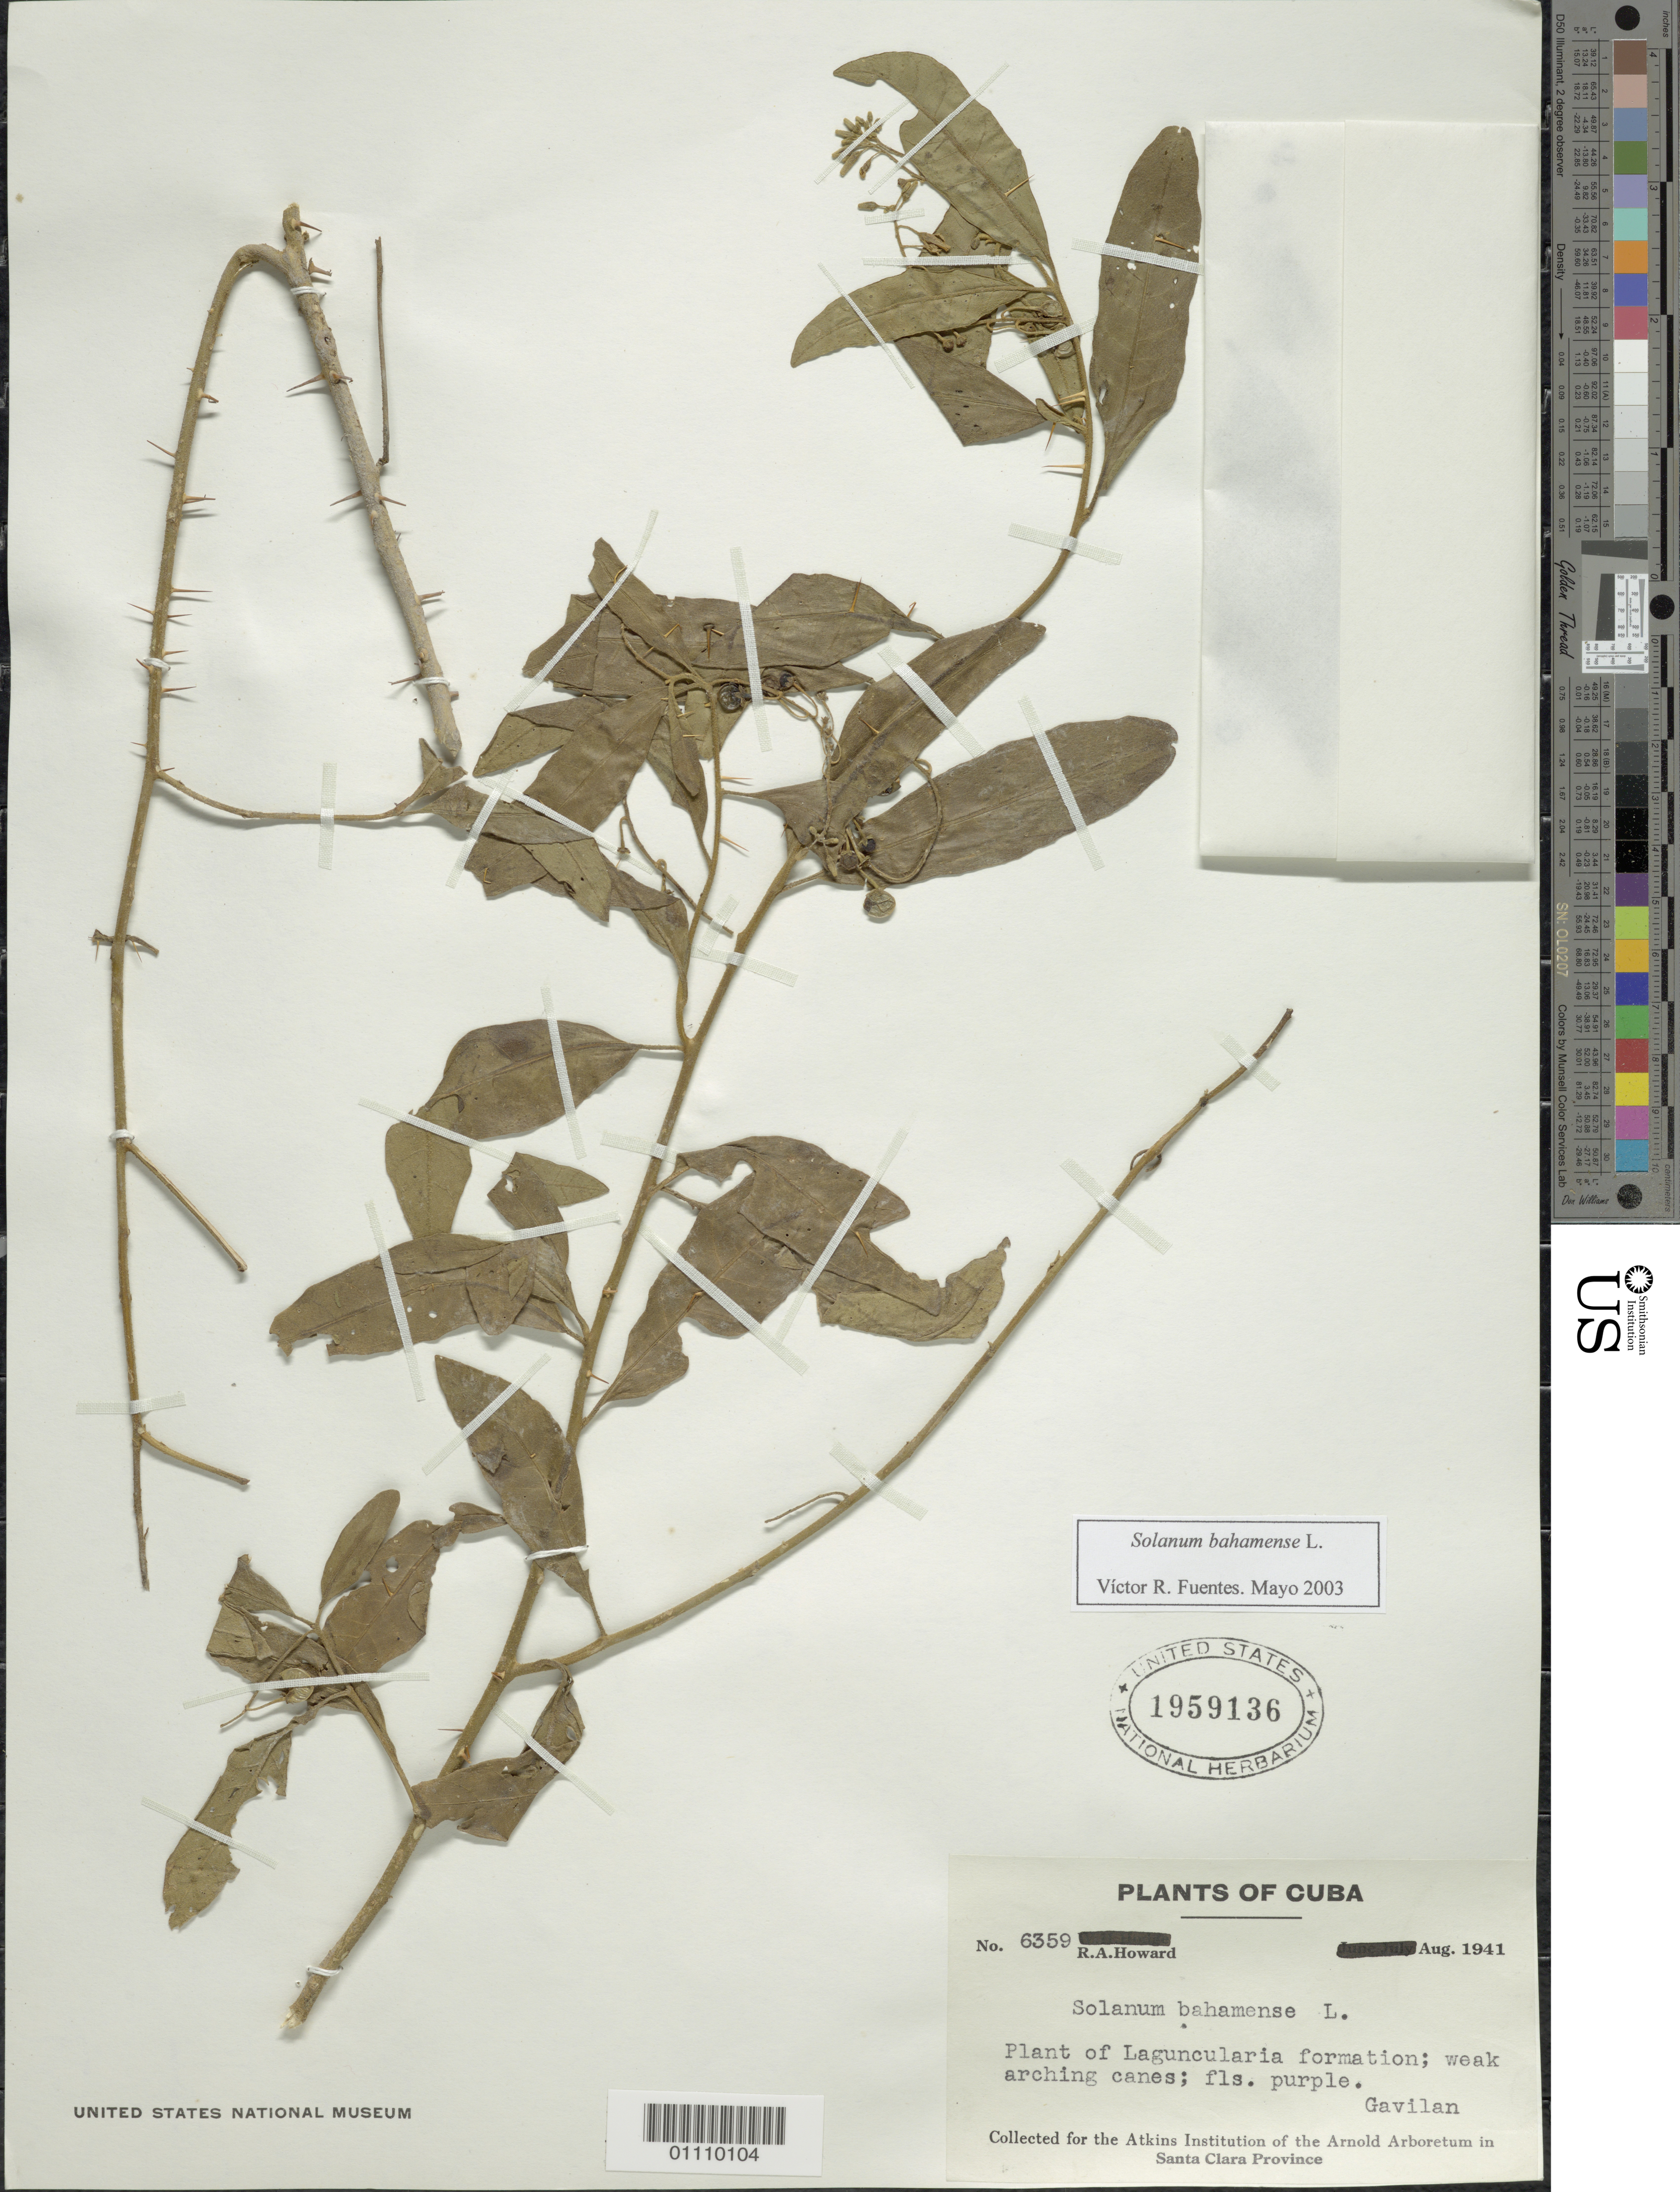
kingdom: Plantae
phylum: Tracheophyta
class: Magnoliopsida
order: Solanales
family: Solanaceae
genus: Solanum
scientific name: Solanum bahamense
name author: L.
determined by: Fuentes, V. R.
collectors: R. Howard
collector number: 6359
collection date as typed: Aug 1941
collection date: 1941-08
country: Cuba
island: Cuba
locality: Gavilan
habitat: Plant of Laguncularia formation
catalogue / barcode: US 1959136